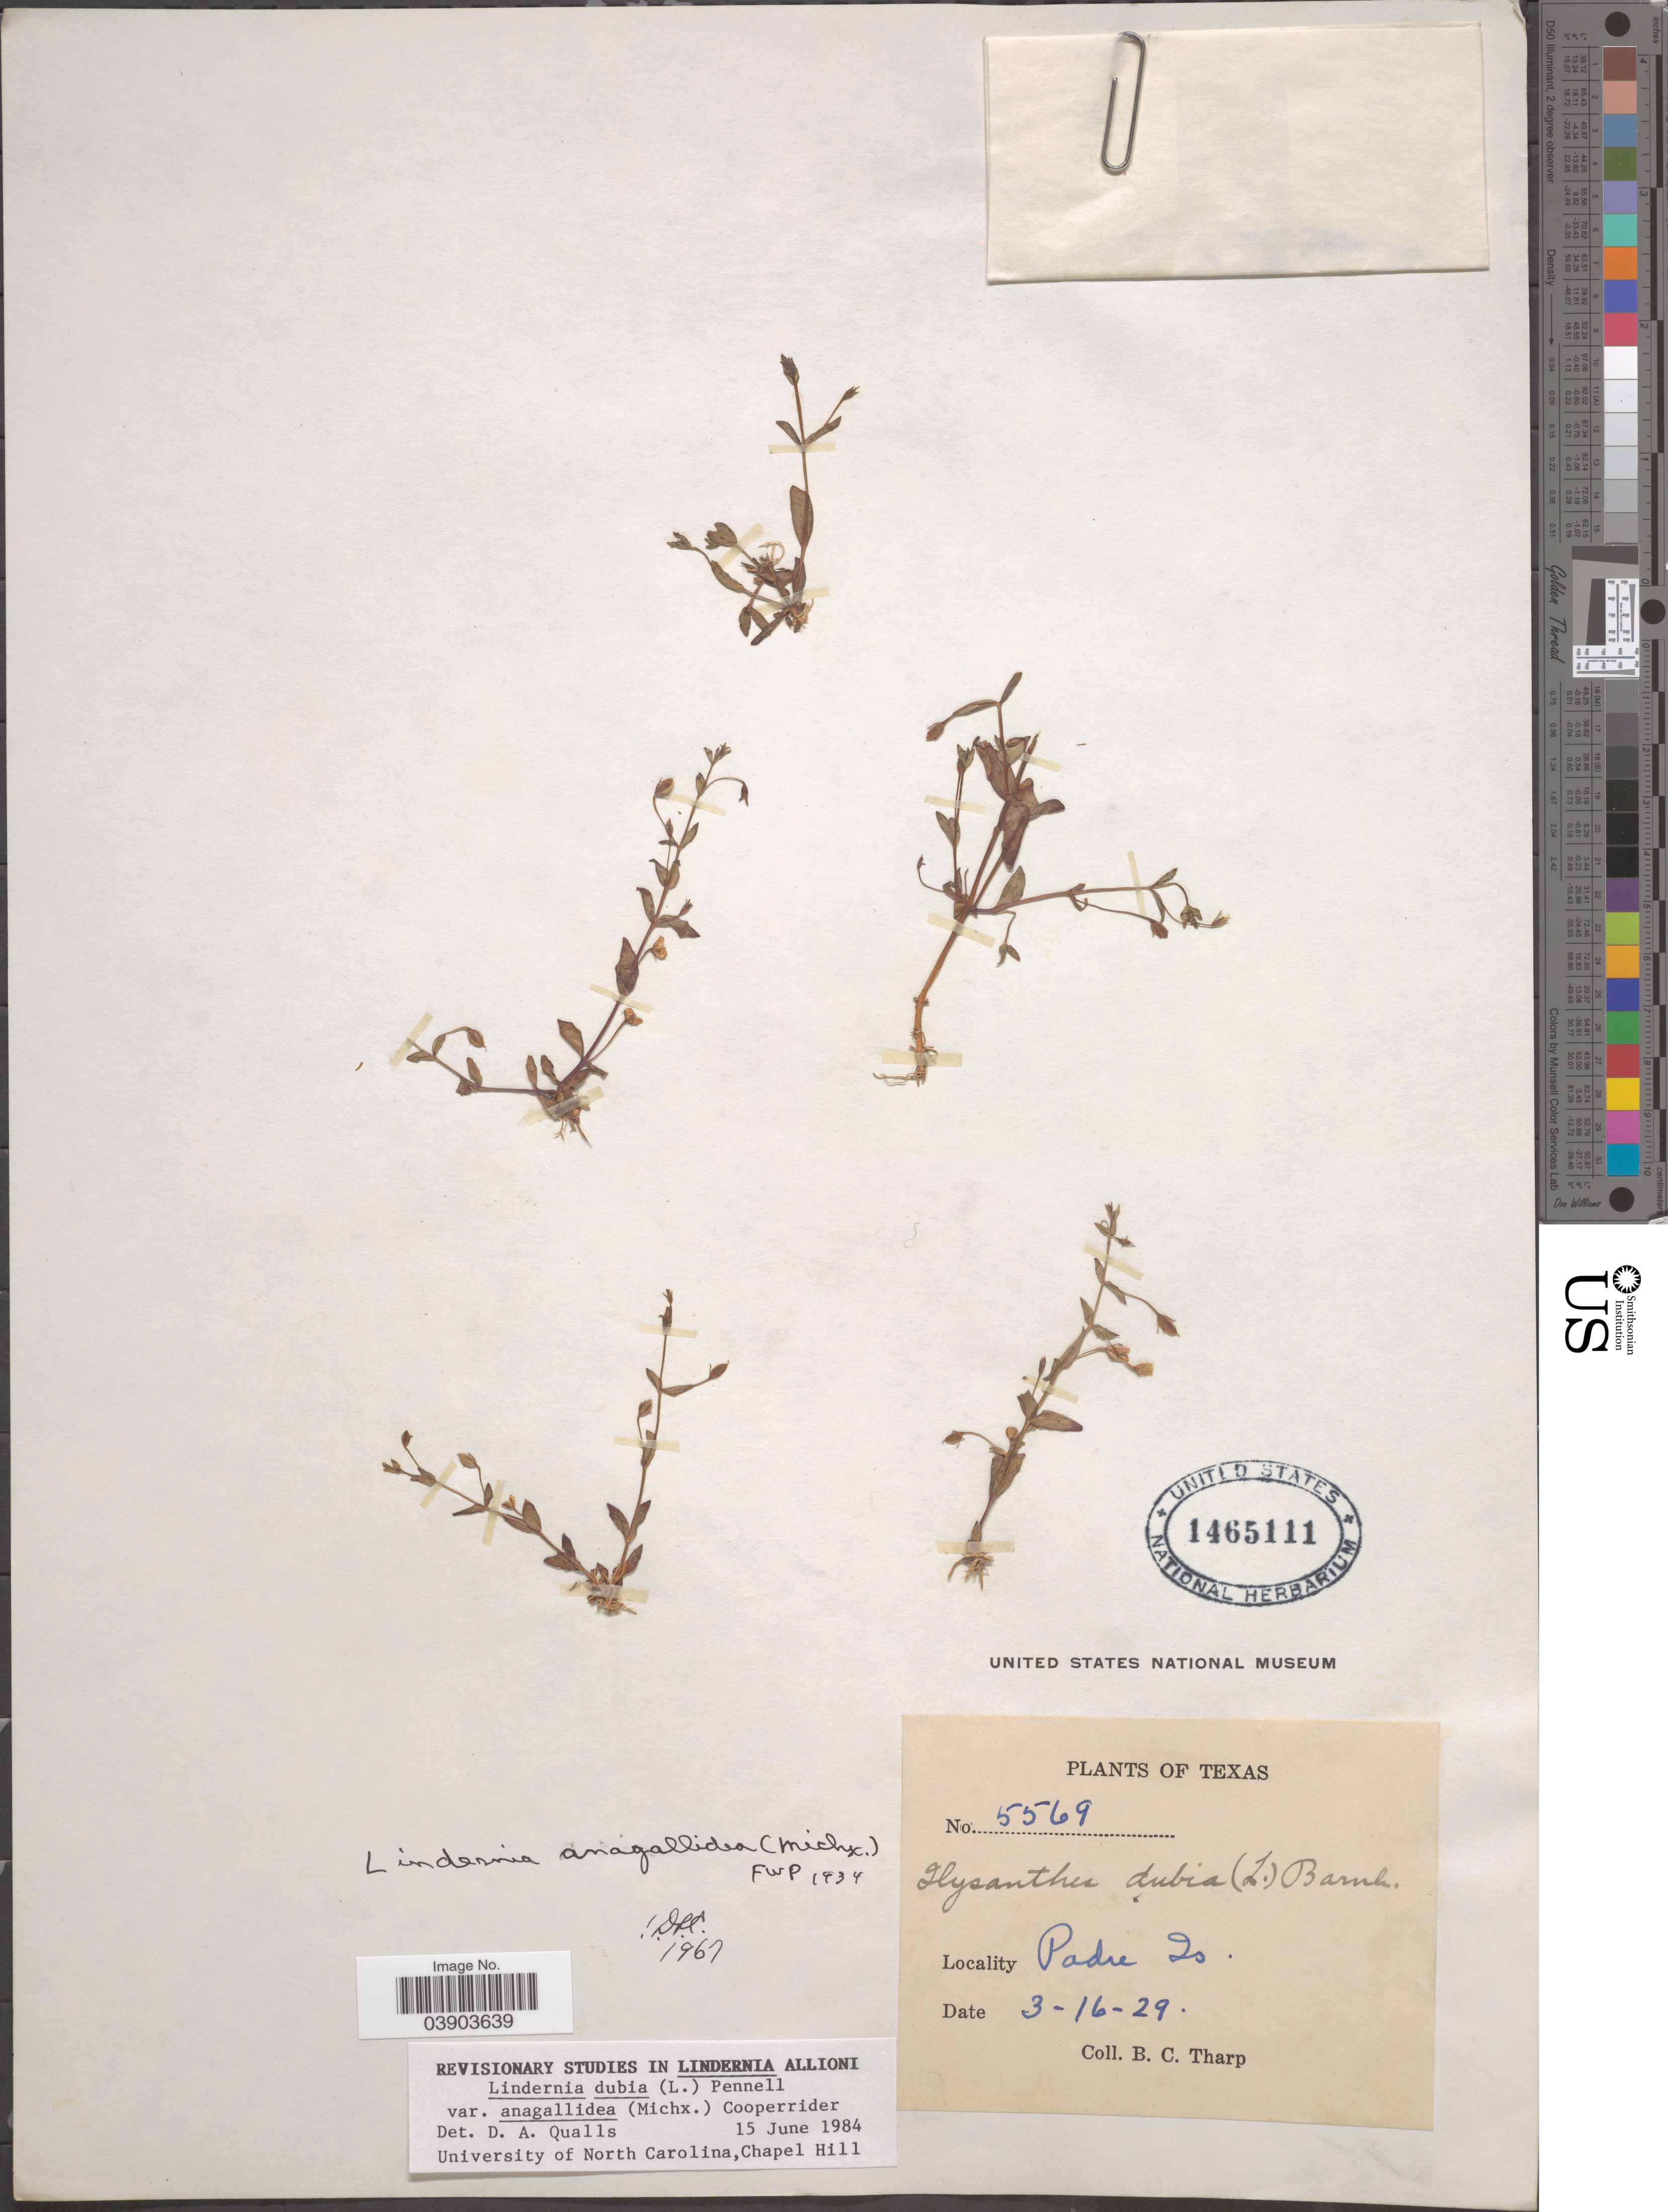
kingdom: Plantae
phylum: Tracheophyta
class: Magnoliopsida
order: Lamiales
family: Linderniaceae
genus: Lindernia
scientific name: Lindernia dubia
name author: (L.) Pennell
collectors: B. C. Tharp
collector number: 5569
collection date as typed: Transcribed d/m/y: 16/3/29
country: United States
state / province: Texas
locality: Padre Is.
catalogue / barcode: US 1465111